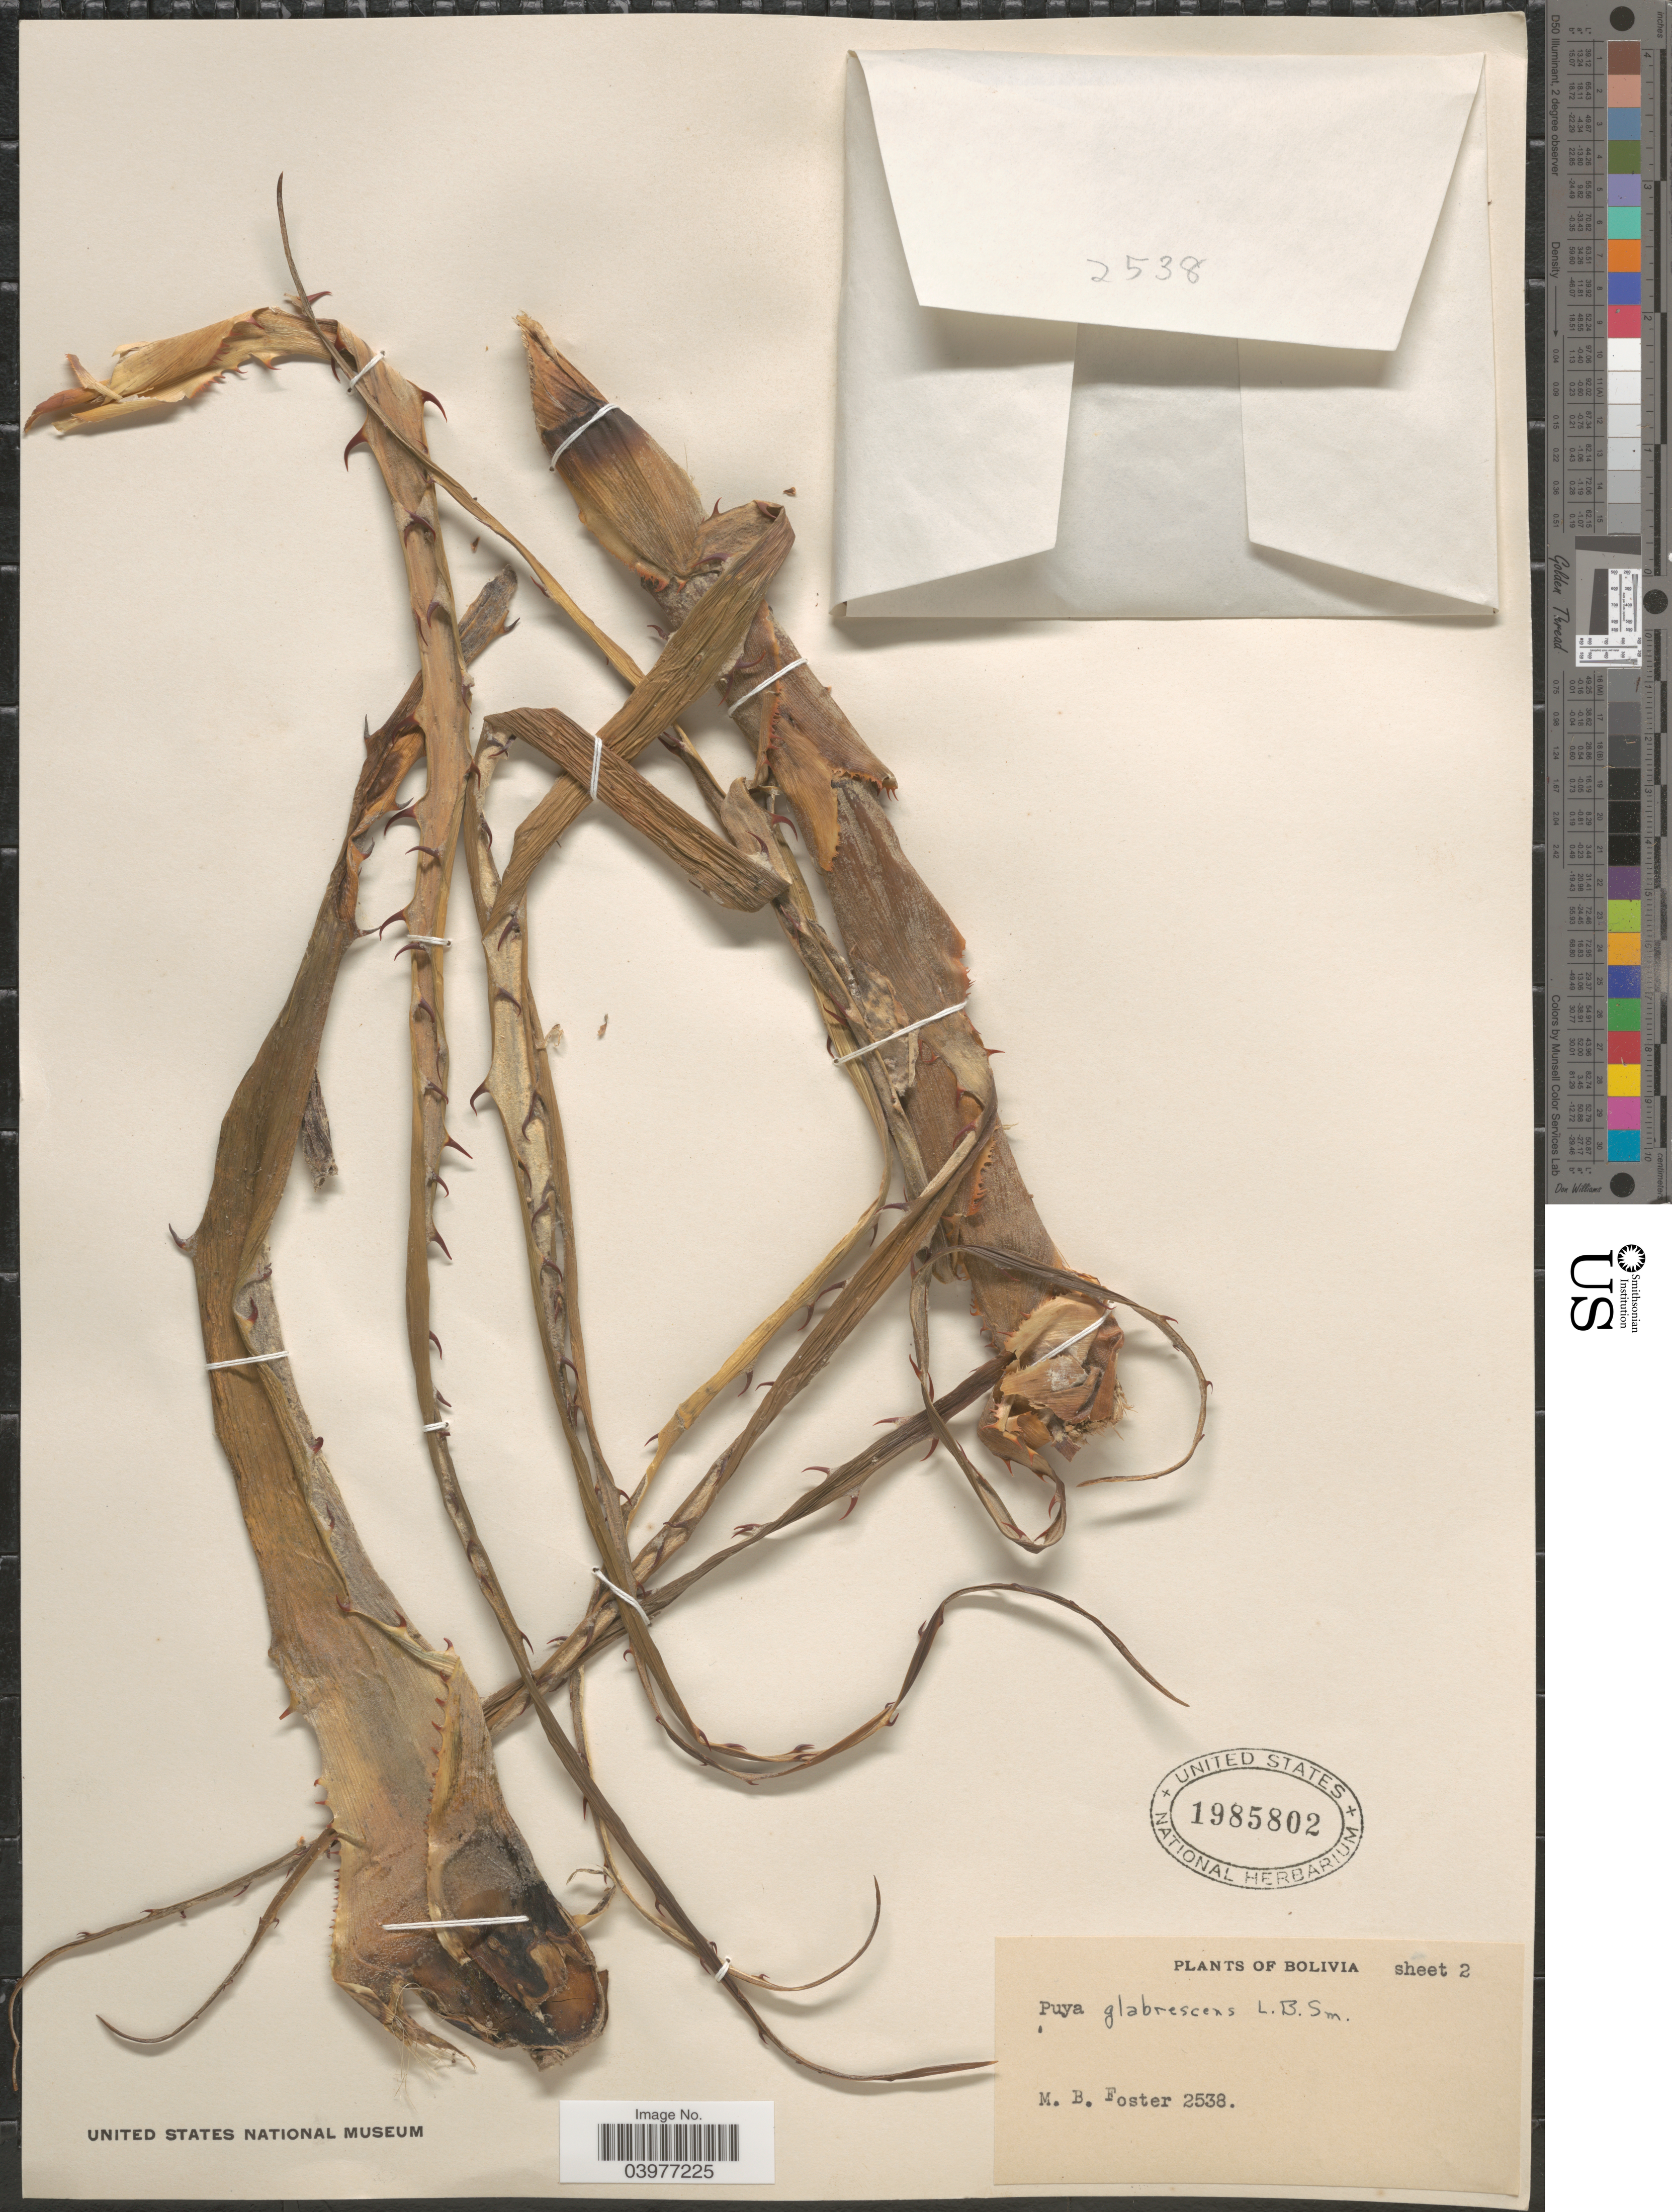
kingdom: Plantae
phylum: Tracheophyta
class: Liliopsida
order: Poales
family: Bromeliaceae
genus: Puya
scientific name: Puya glabrescens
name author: L.B. Sm.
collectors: M. B. Foster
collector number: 2538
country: Bolivia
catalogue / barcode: US 1985802